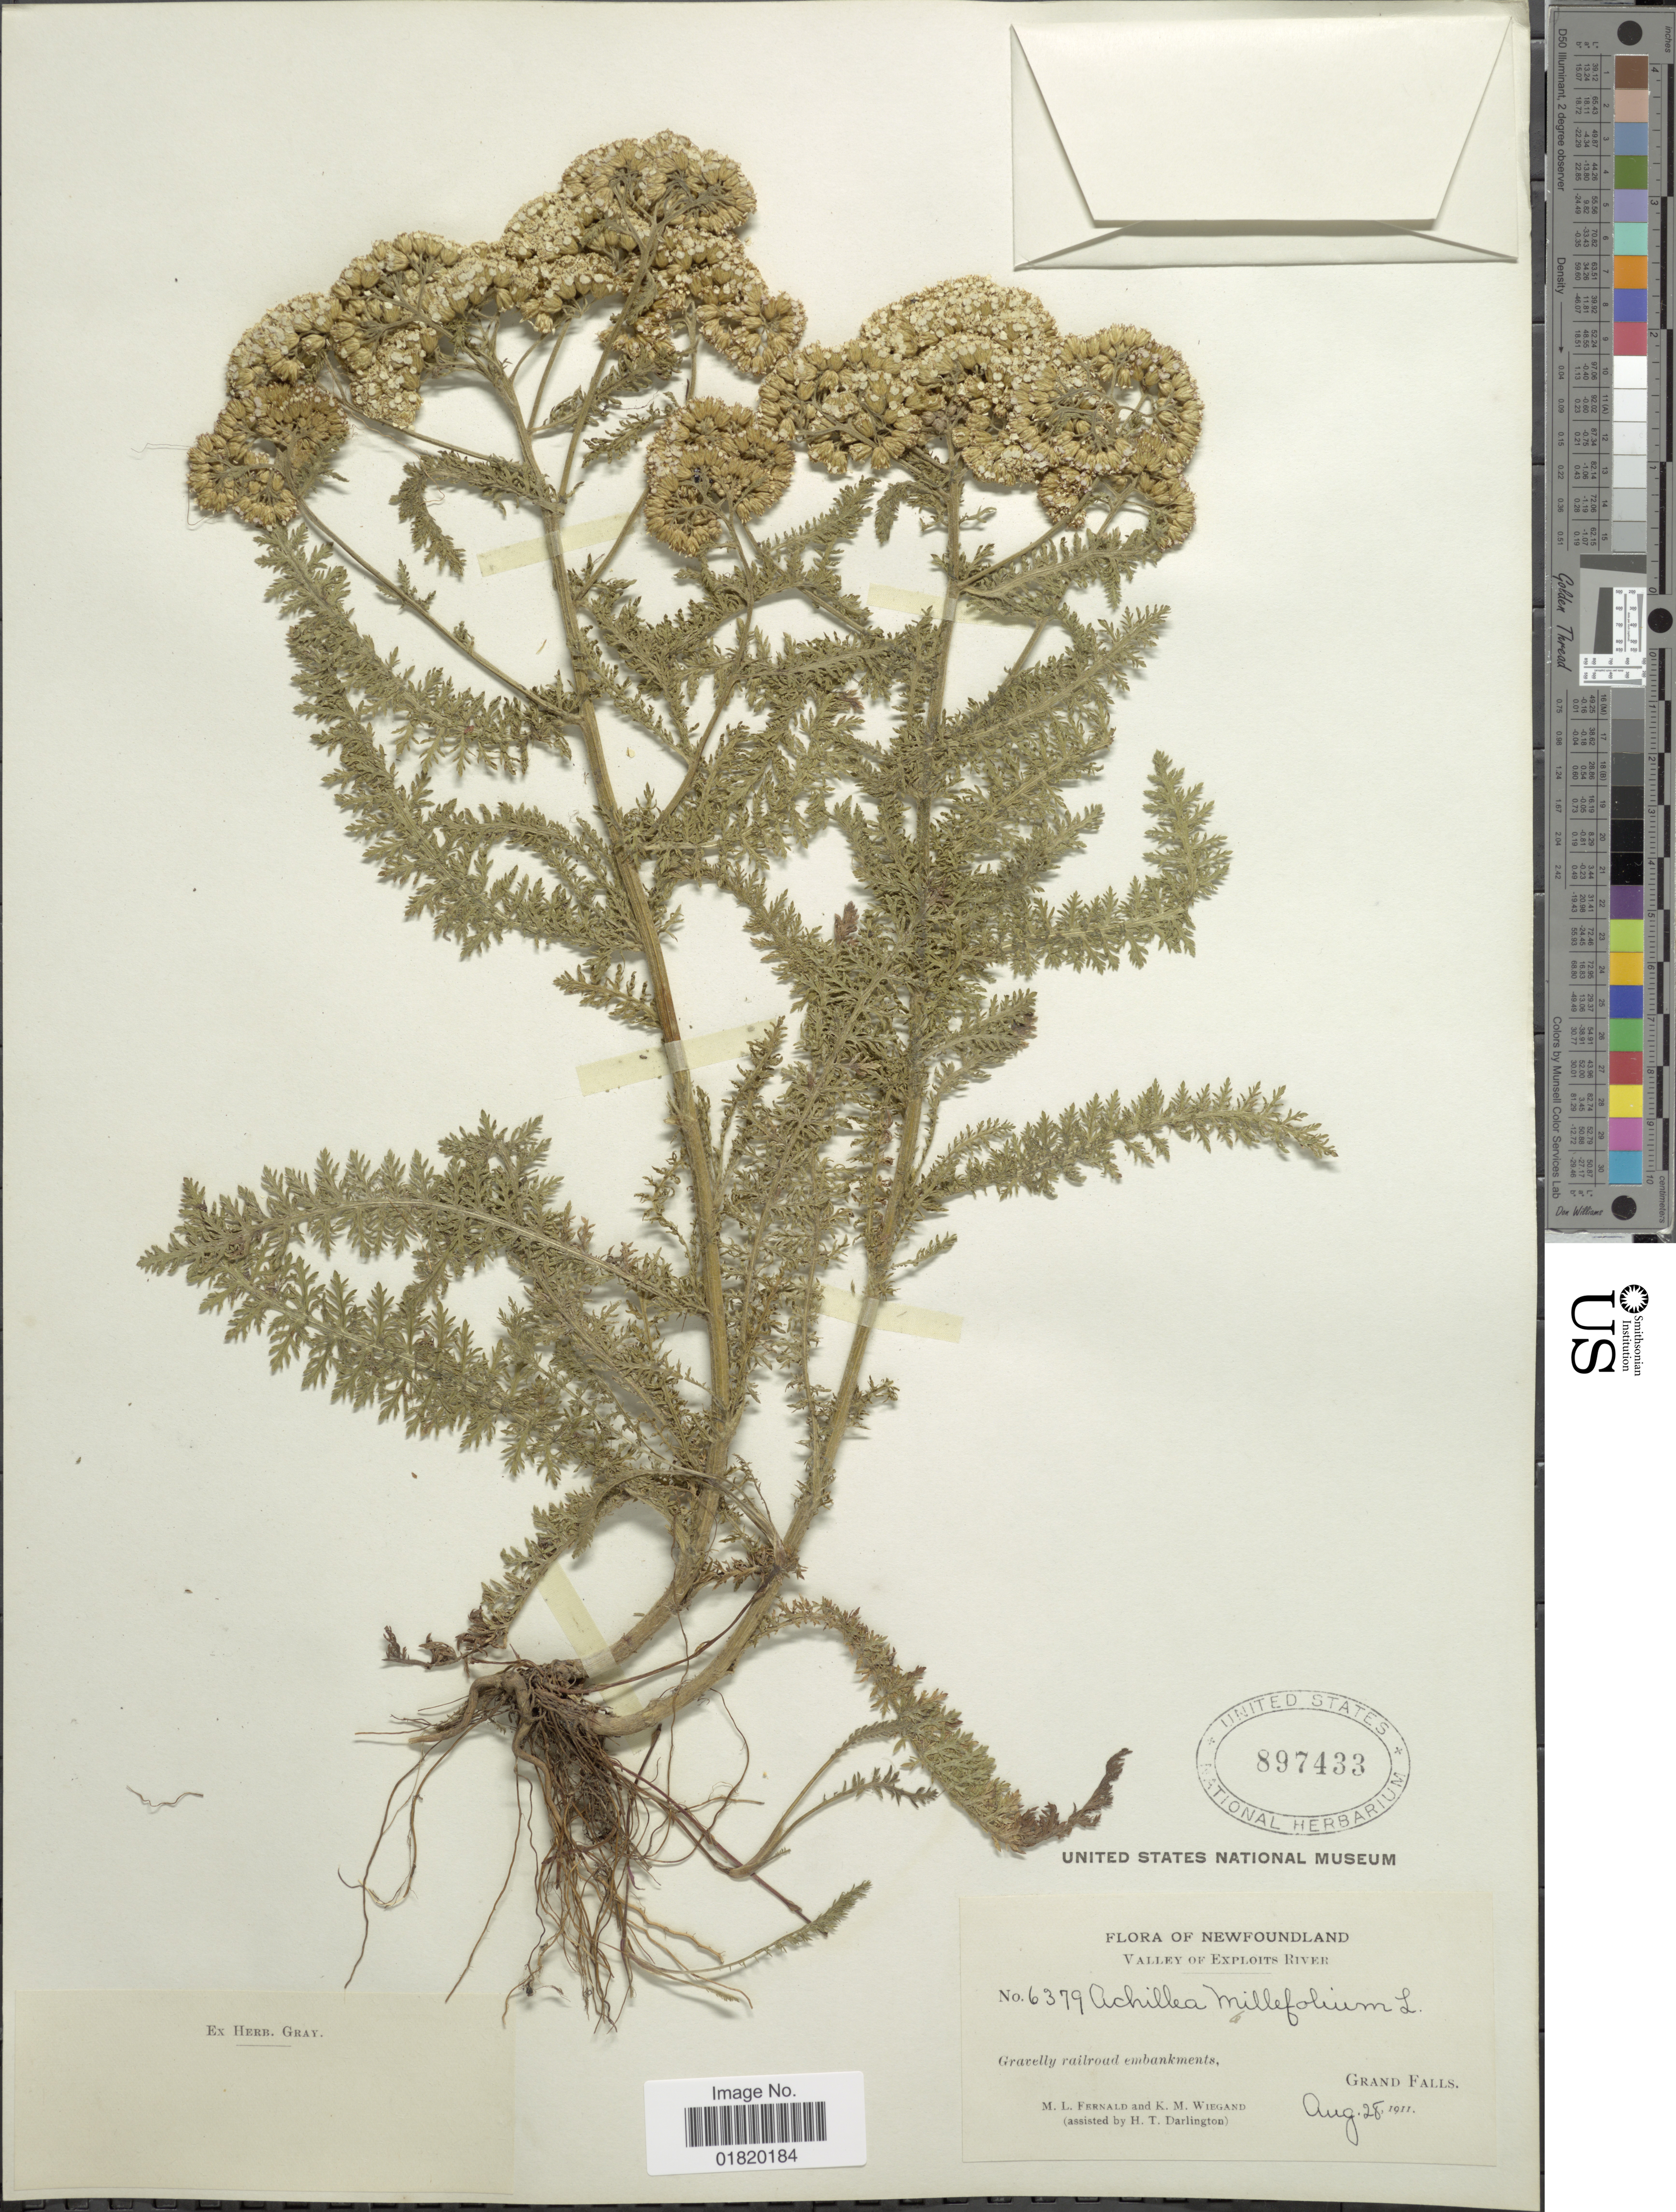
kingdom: Plantae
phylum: Tracheophyta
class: Magnoliopsida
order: Asterales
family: Asteraceae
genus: Achillea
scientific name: Achillea millefolium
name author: L.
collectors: M. L. Fernald, K. M. Wiegand & H. Darlington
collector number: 6379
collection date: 1911-08-28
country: Canada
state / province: Newfoundland and Labrador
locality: Valley of Exploits River. Grand Falls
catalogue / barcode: US 897433